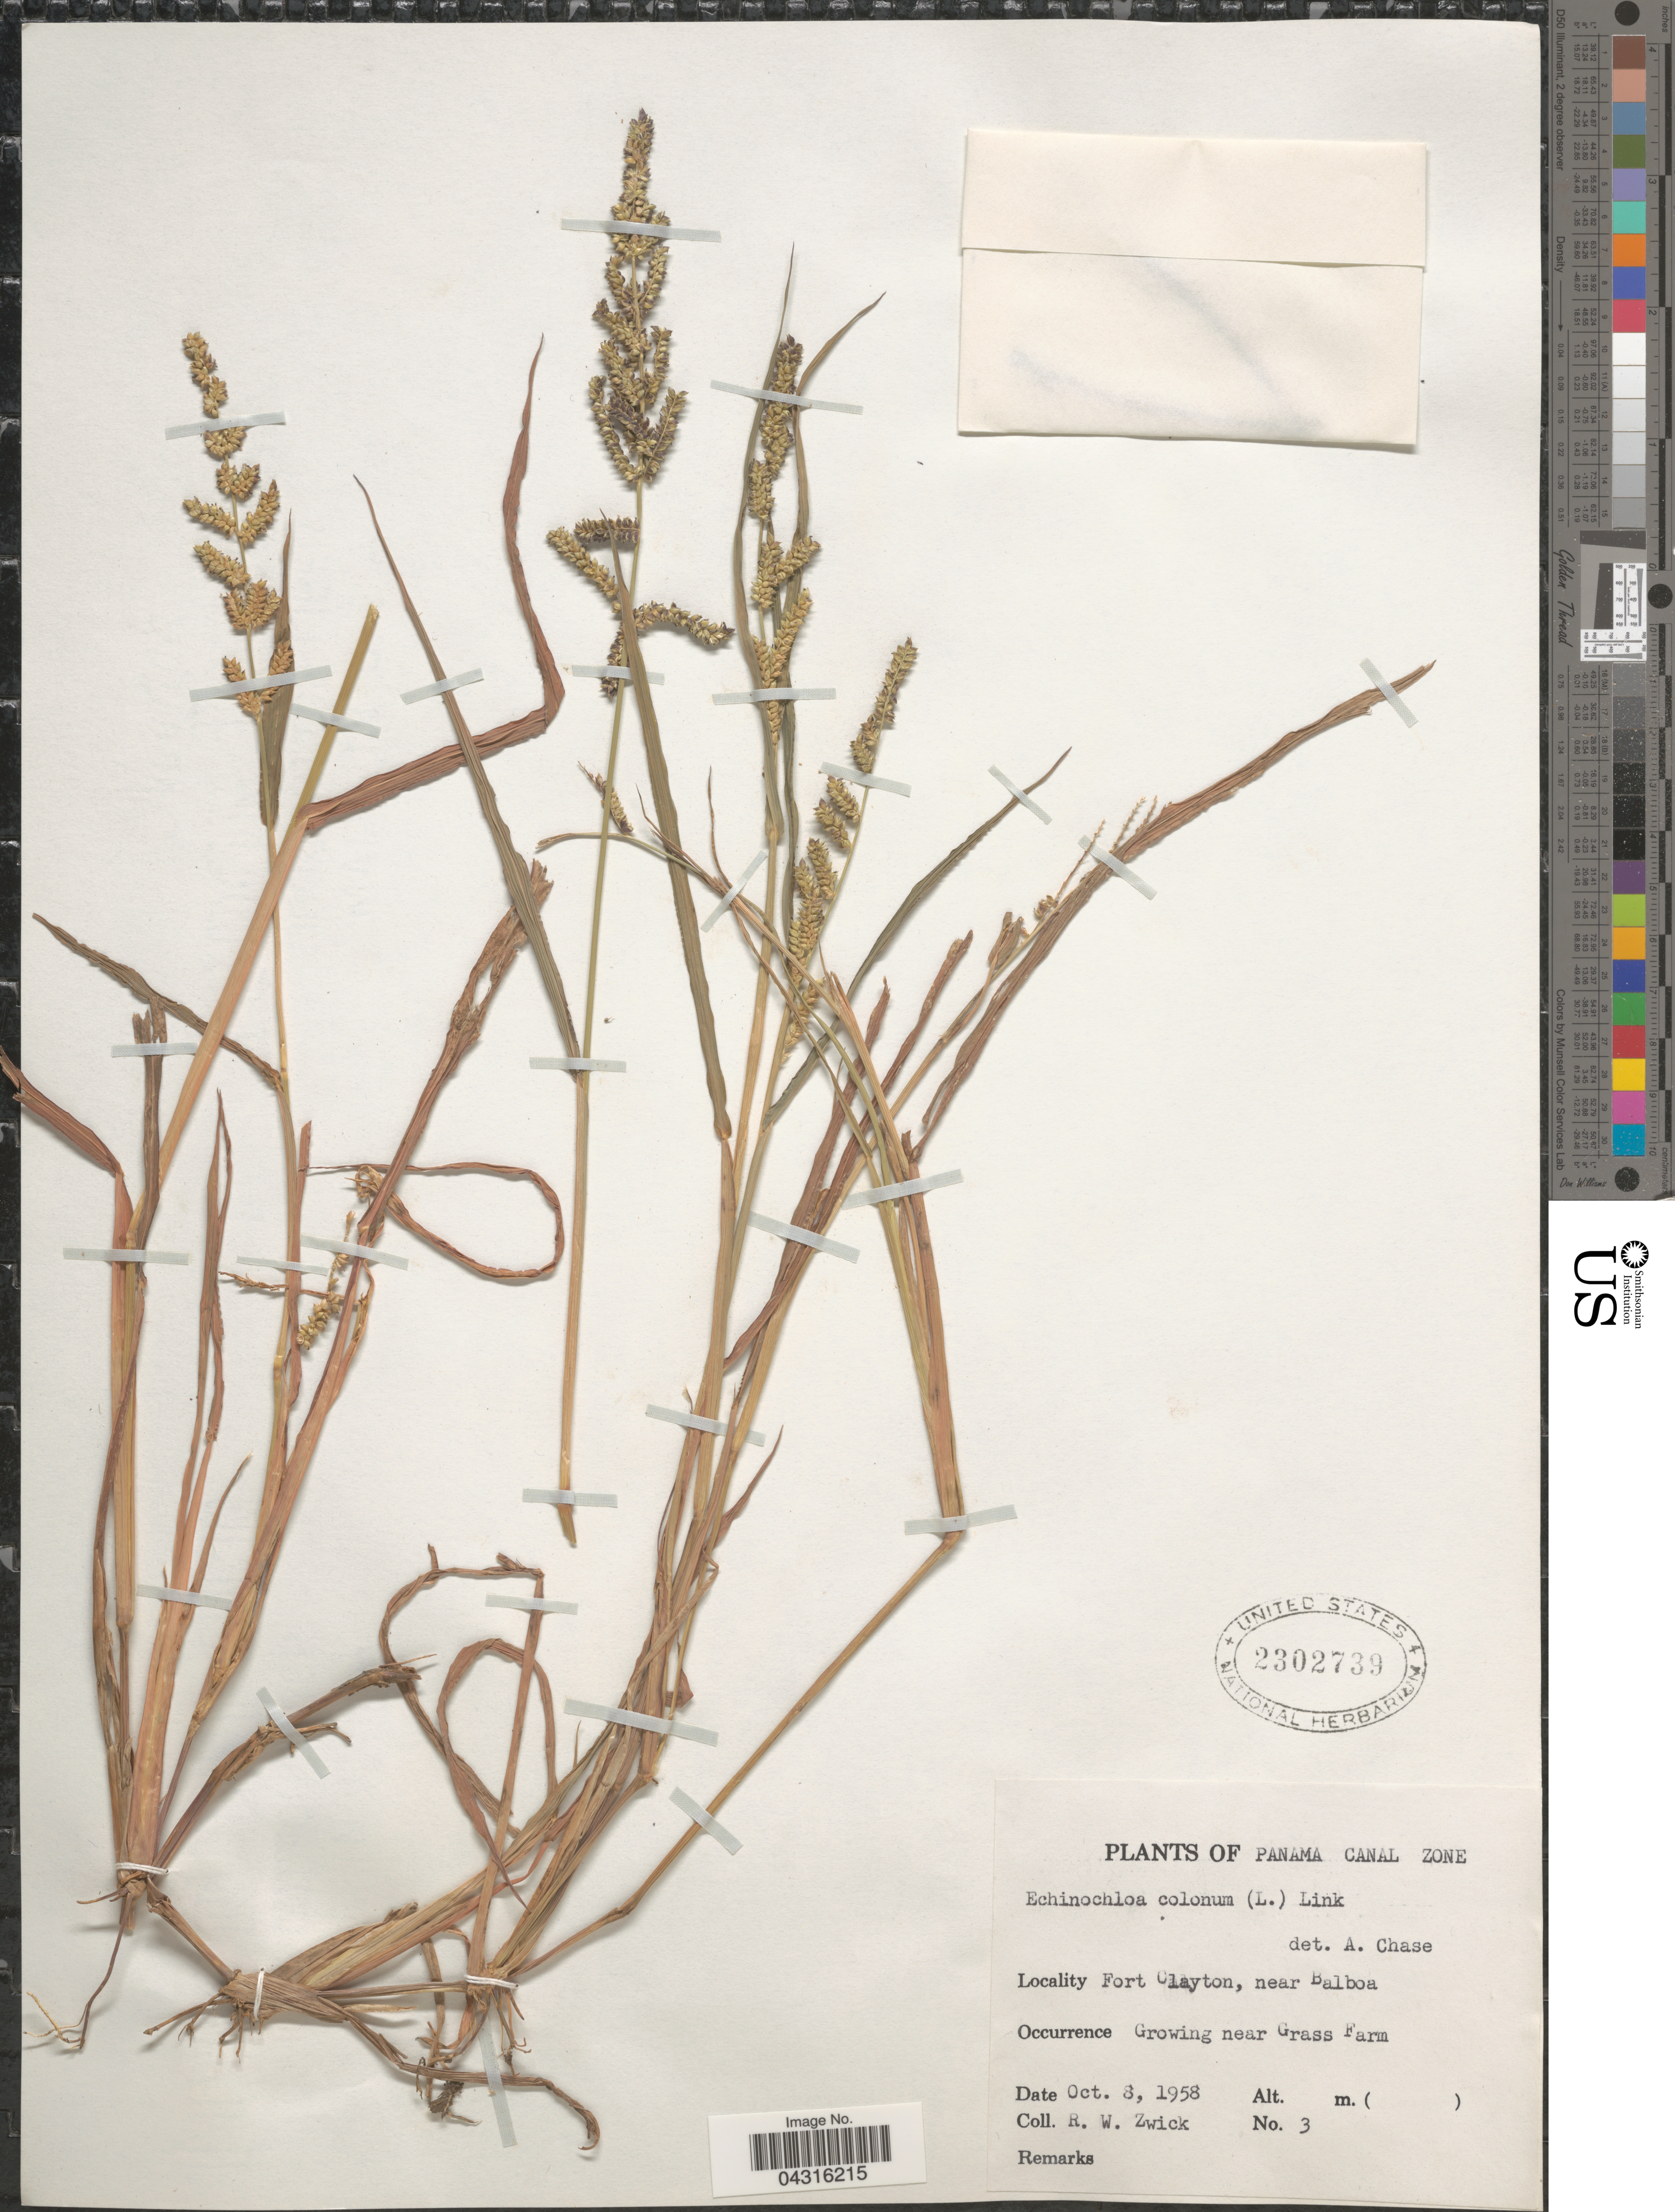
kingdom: Plantae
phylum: Tracheophyta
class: Liliopsida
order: Poales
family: Poaceae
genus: Echinochloa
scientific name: Echinochloa colona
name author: (L.) Link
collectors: R. Zwick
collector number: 3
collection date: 1958-10-08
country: Panama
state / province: Colón / Panamá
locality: Panama Canal Zone. Fort Clayton, near Balboa. Near Grass Farm.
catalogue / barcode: US 2302739